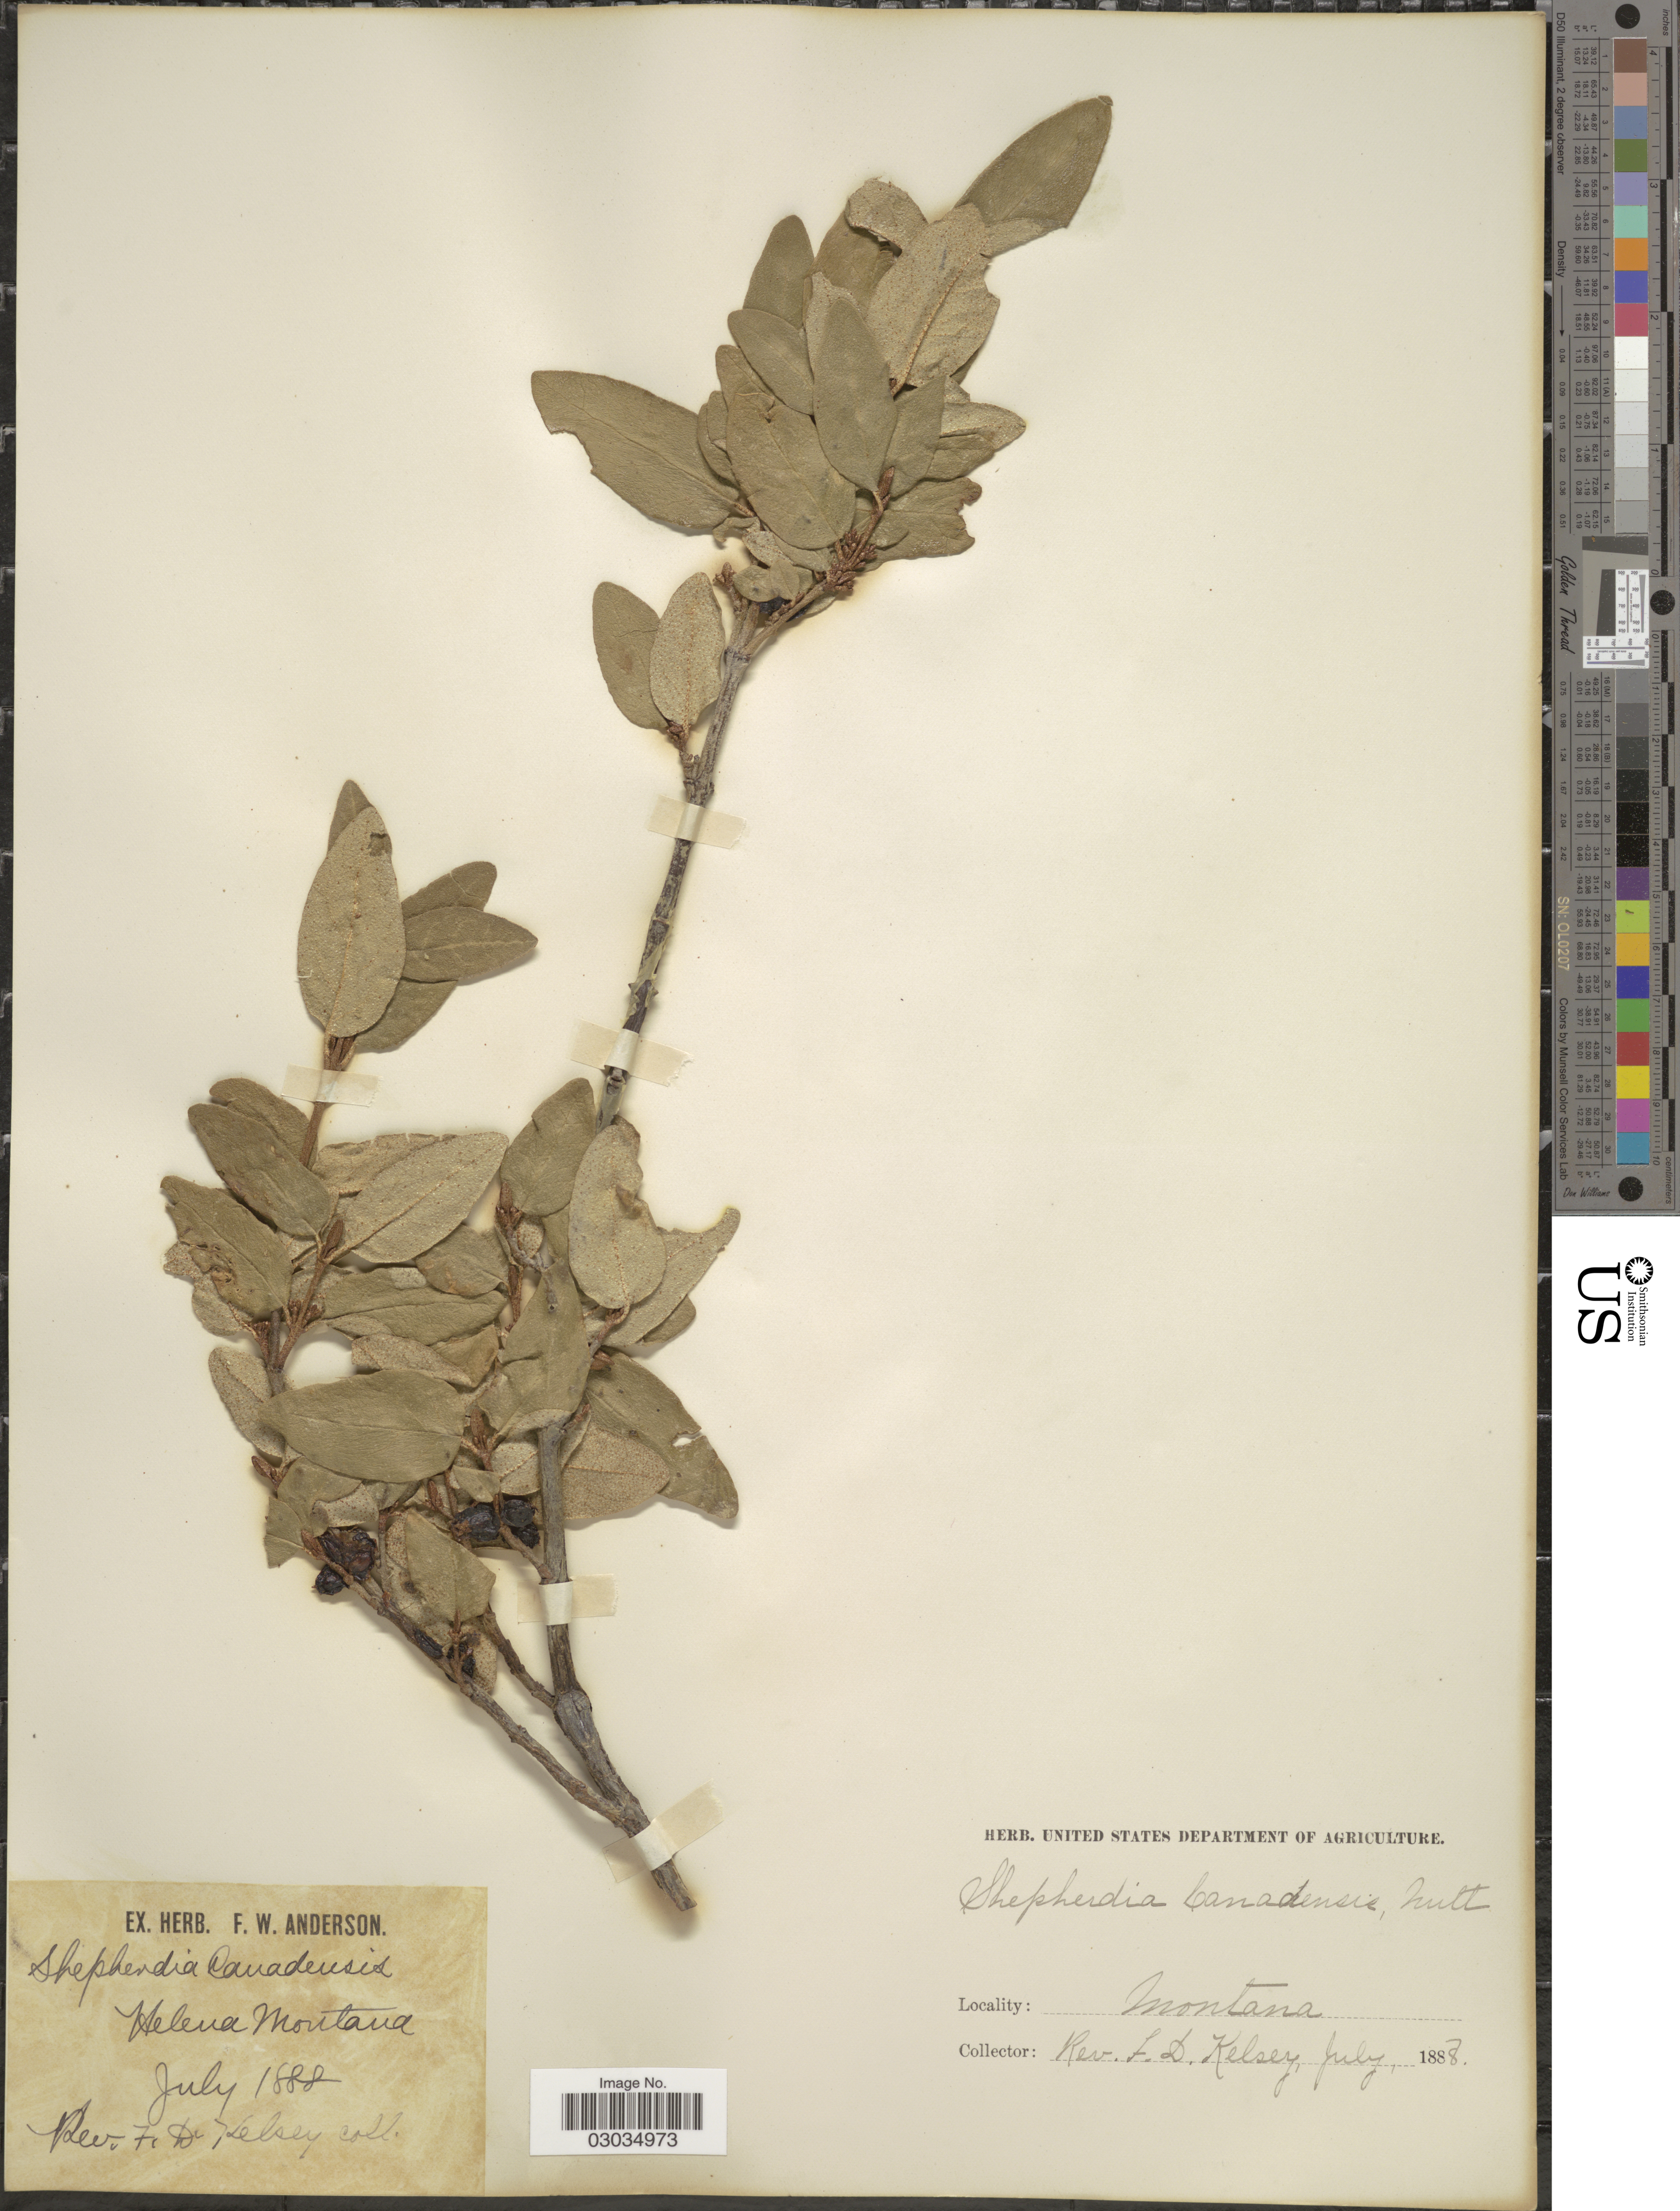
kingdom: Plantae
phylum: Tracheophyta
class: Magnoliopsida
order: Rosales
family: Elaeagnaceae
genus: Shepherdia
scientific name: Shepherdia canadensis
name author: (L.) Nutt.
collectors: F. Kelsey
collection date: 1888-07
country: United States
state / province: Montana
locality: Helena Montana.